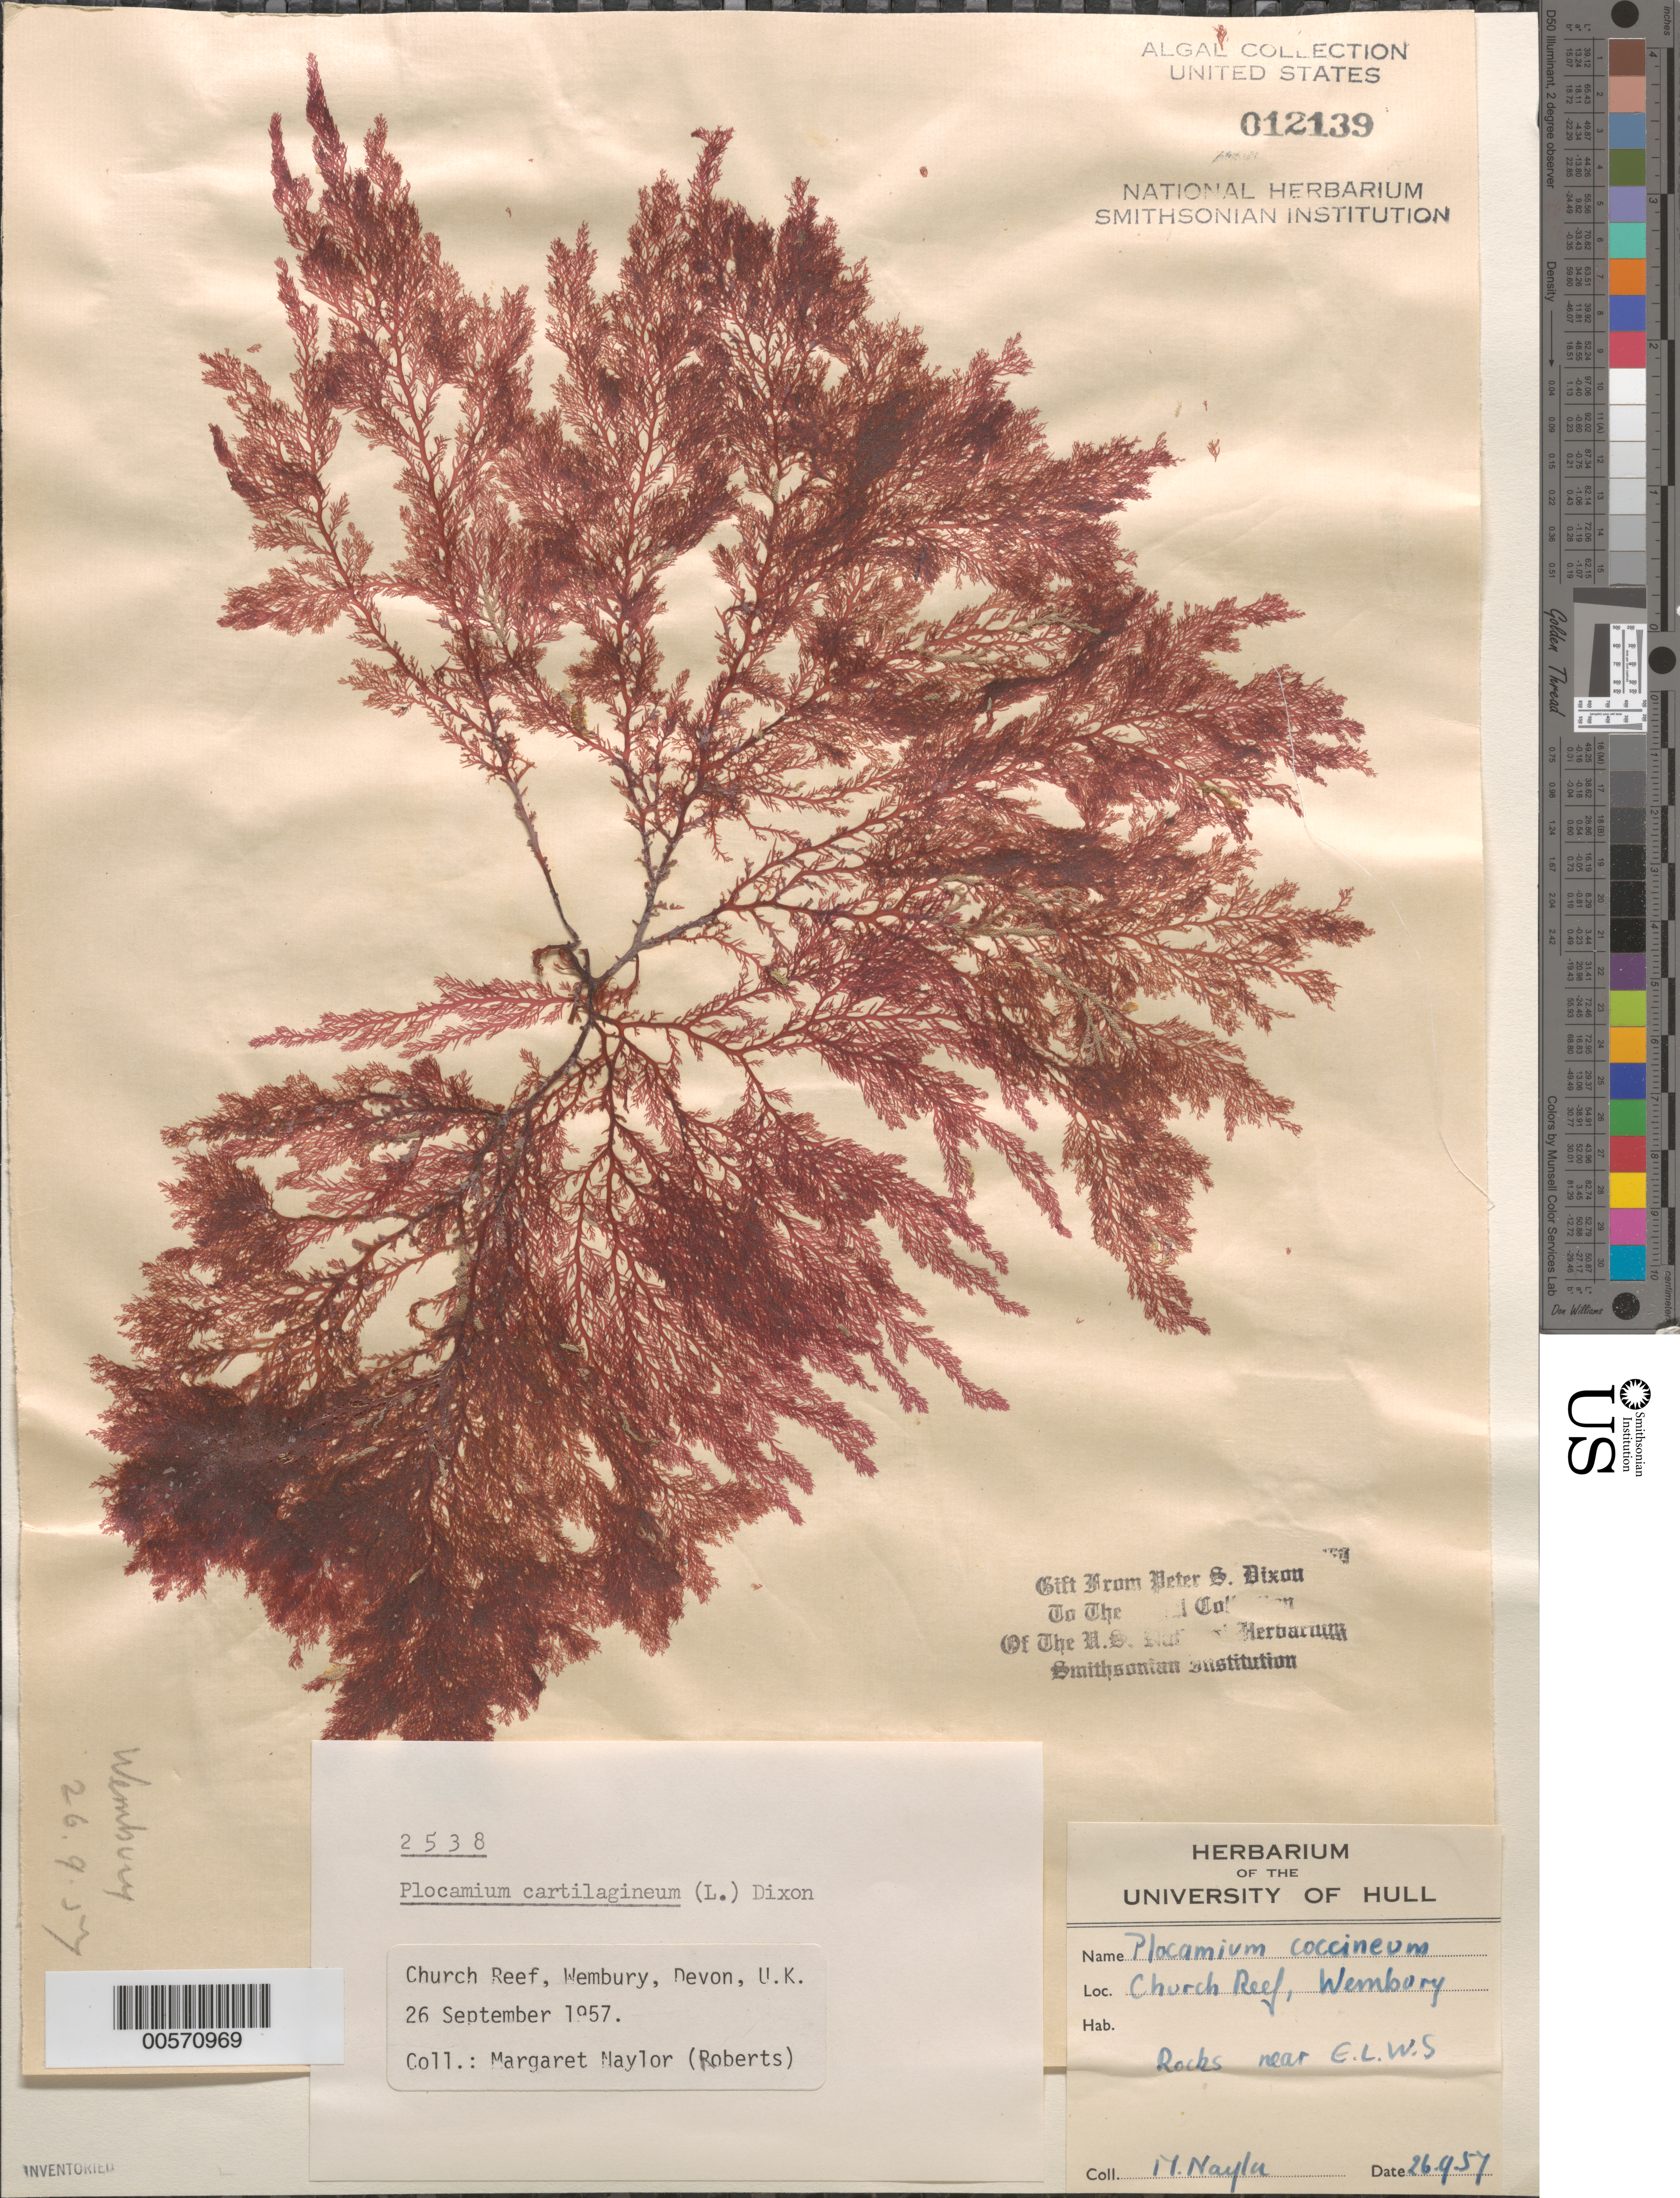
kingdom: Plantae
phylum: Rhodophyta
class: Florideophyceae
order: Plocamiales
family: Plocamiaceae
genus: Plocamium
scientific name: Plocamium cartilagineum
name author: (L.) P.S. Dixon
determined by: Dixon, P. S.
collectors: M. Roberts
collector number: PSD 2538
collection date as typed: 26 Sep 1957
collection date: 1957-09-26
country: United Kingdom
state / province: England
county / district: Devon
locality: Church Reef, Wembury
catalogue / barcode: US 12139